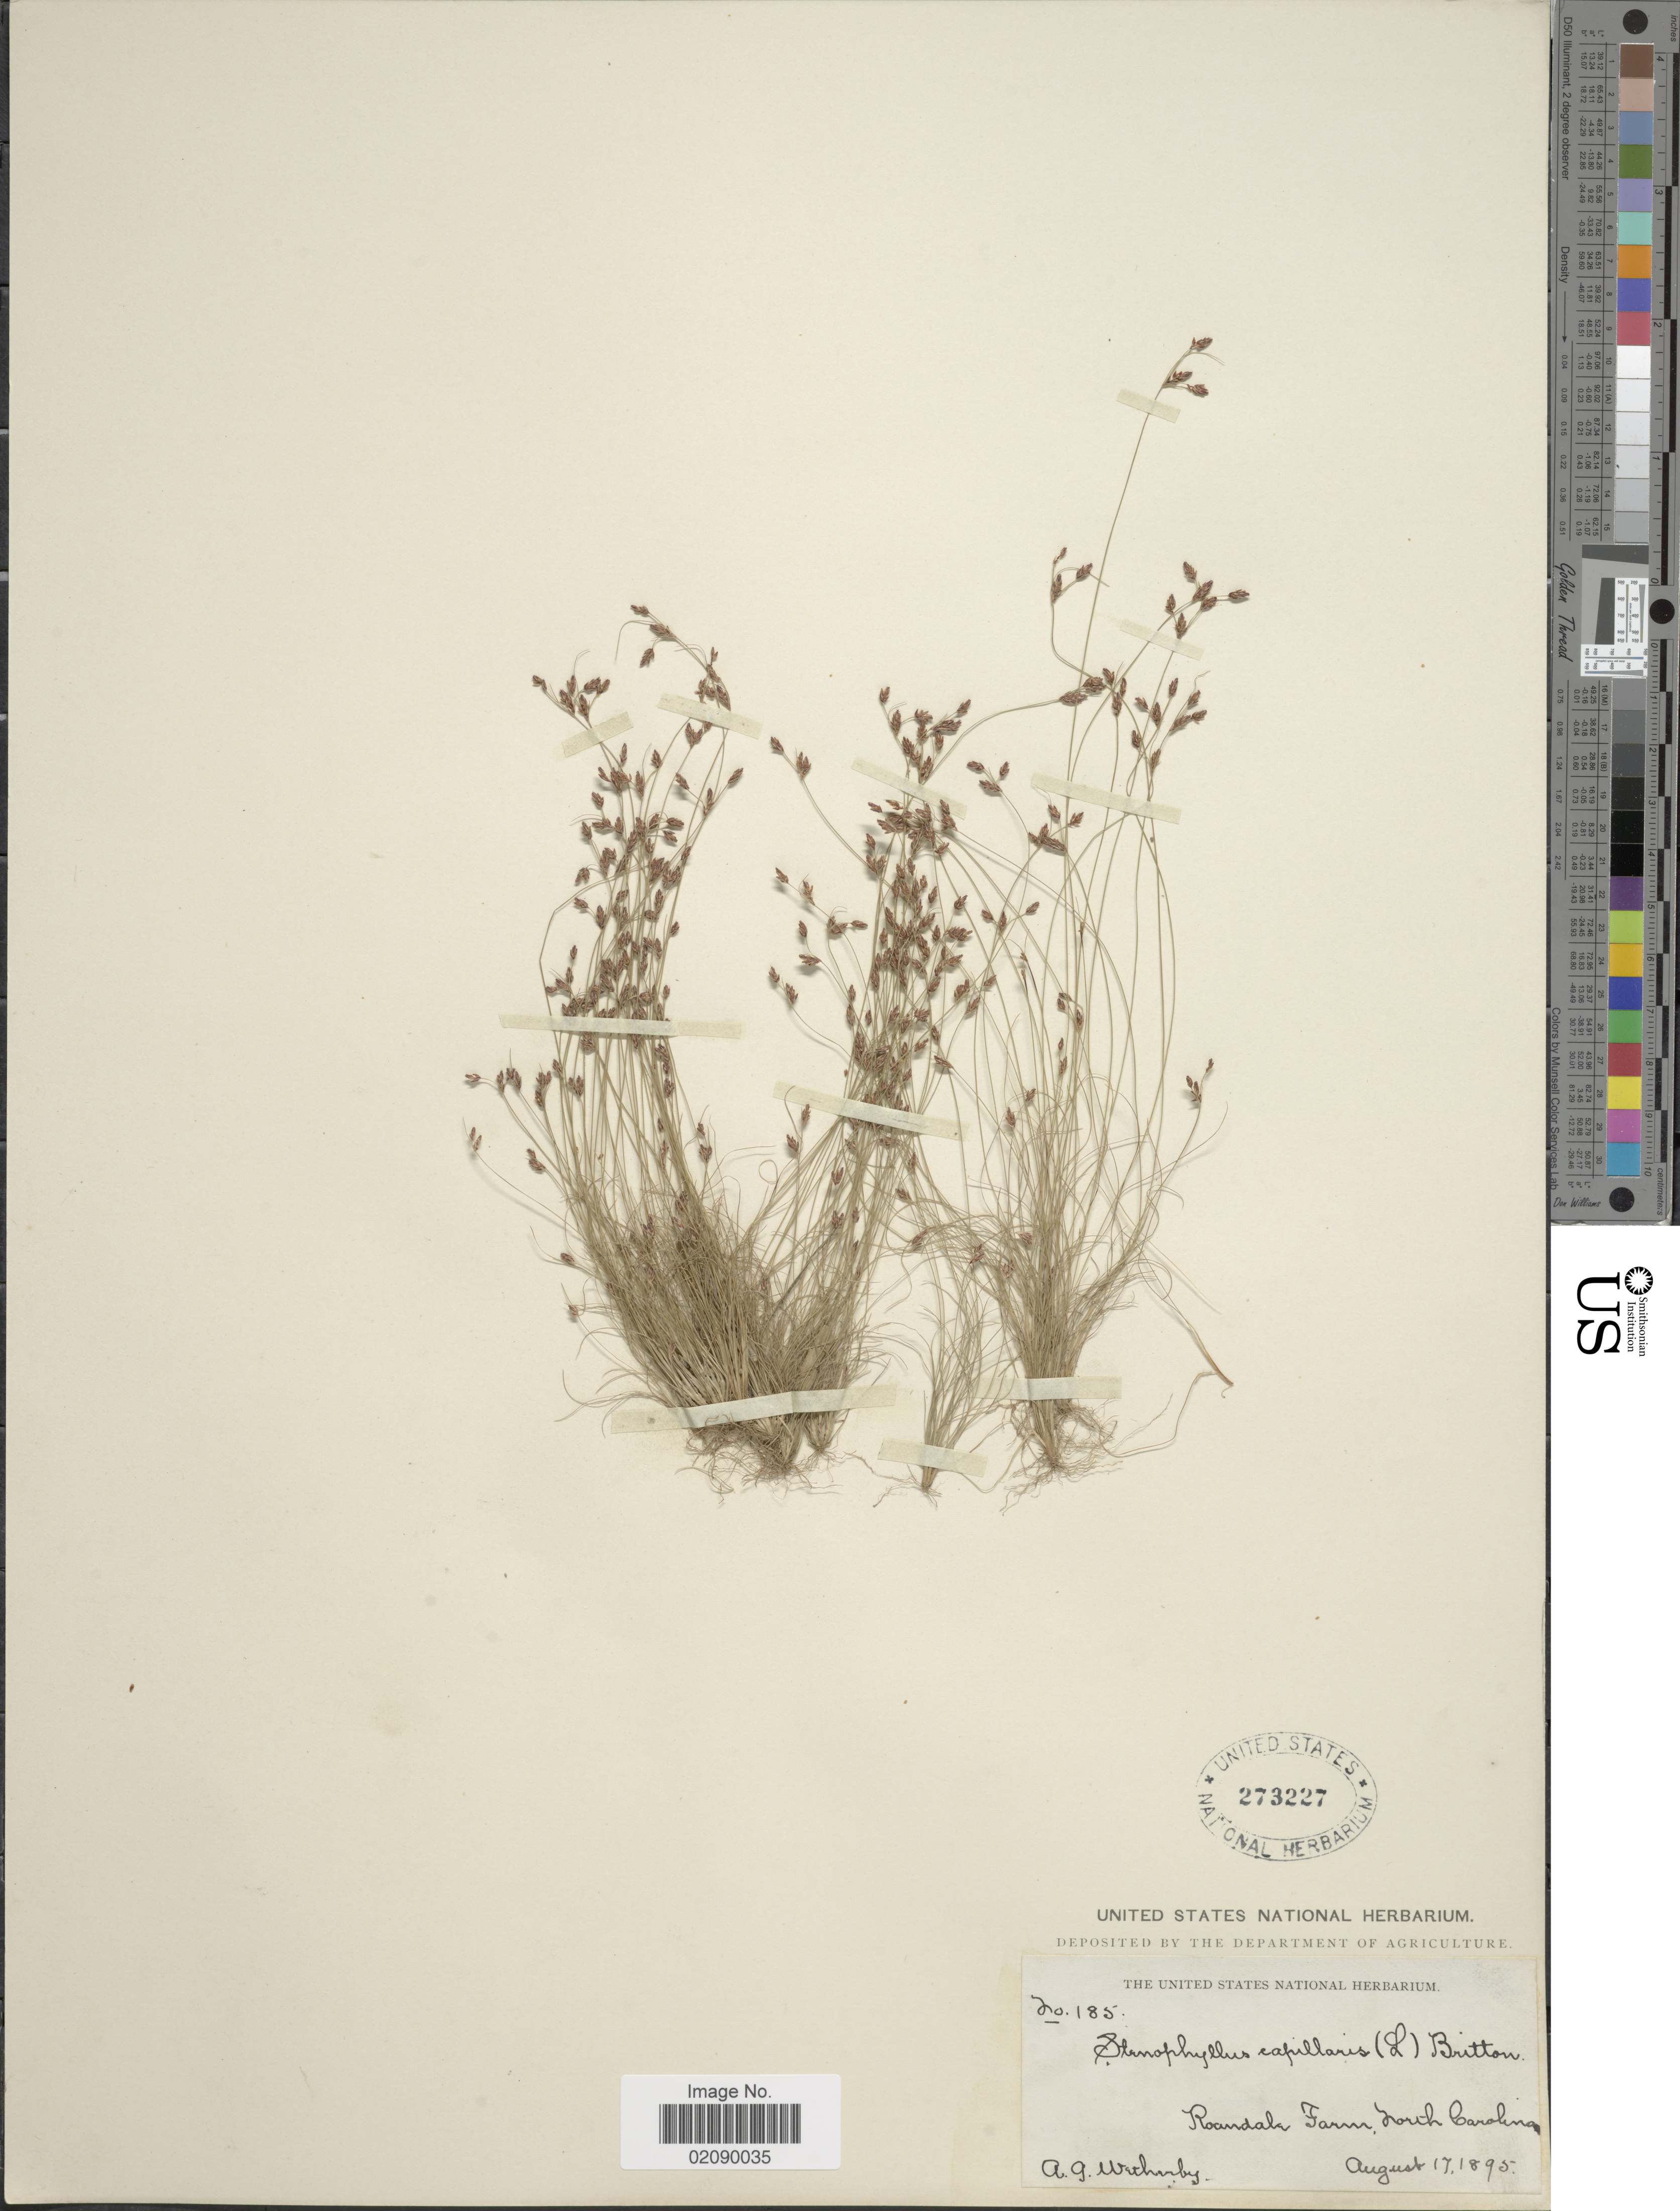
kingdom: Plantae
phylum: Tracheophyta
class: Liliopsida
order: Poales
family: Cyperaceae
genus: Bulbostylis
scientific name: Bulbostylis capillaris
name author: (L.) Kunth ex C.B. Clarke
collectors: A. Wetherby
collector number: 185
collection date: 1895-08-17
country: United States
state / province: North Carolina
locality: Roandale Farm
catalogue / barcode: US 273227